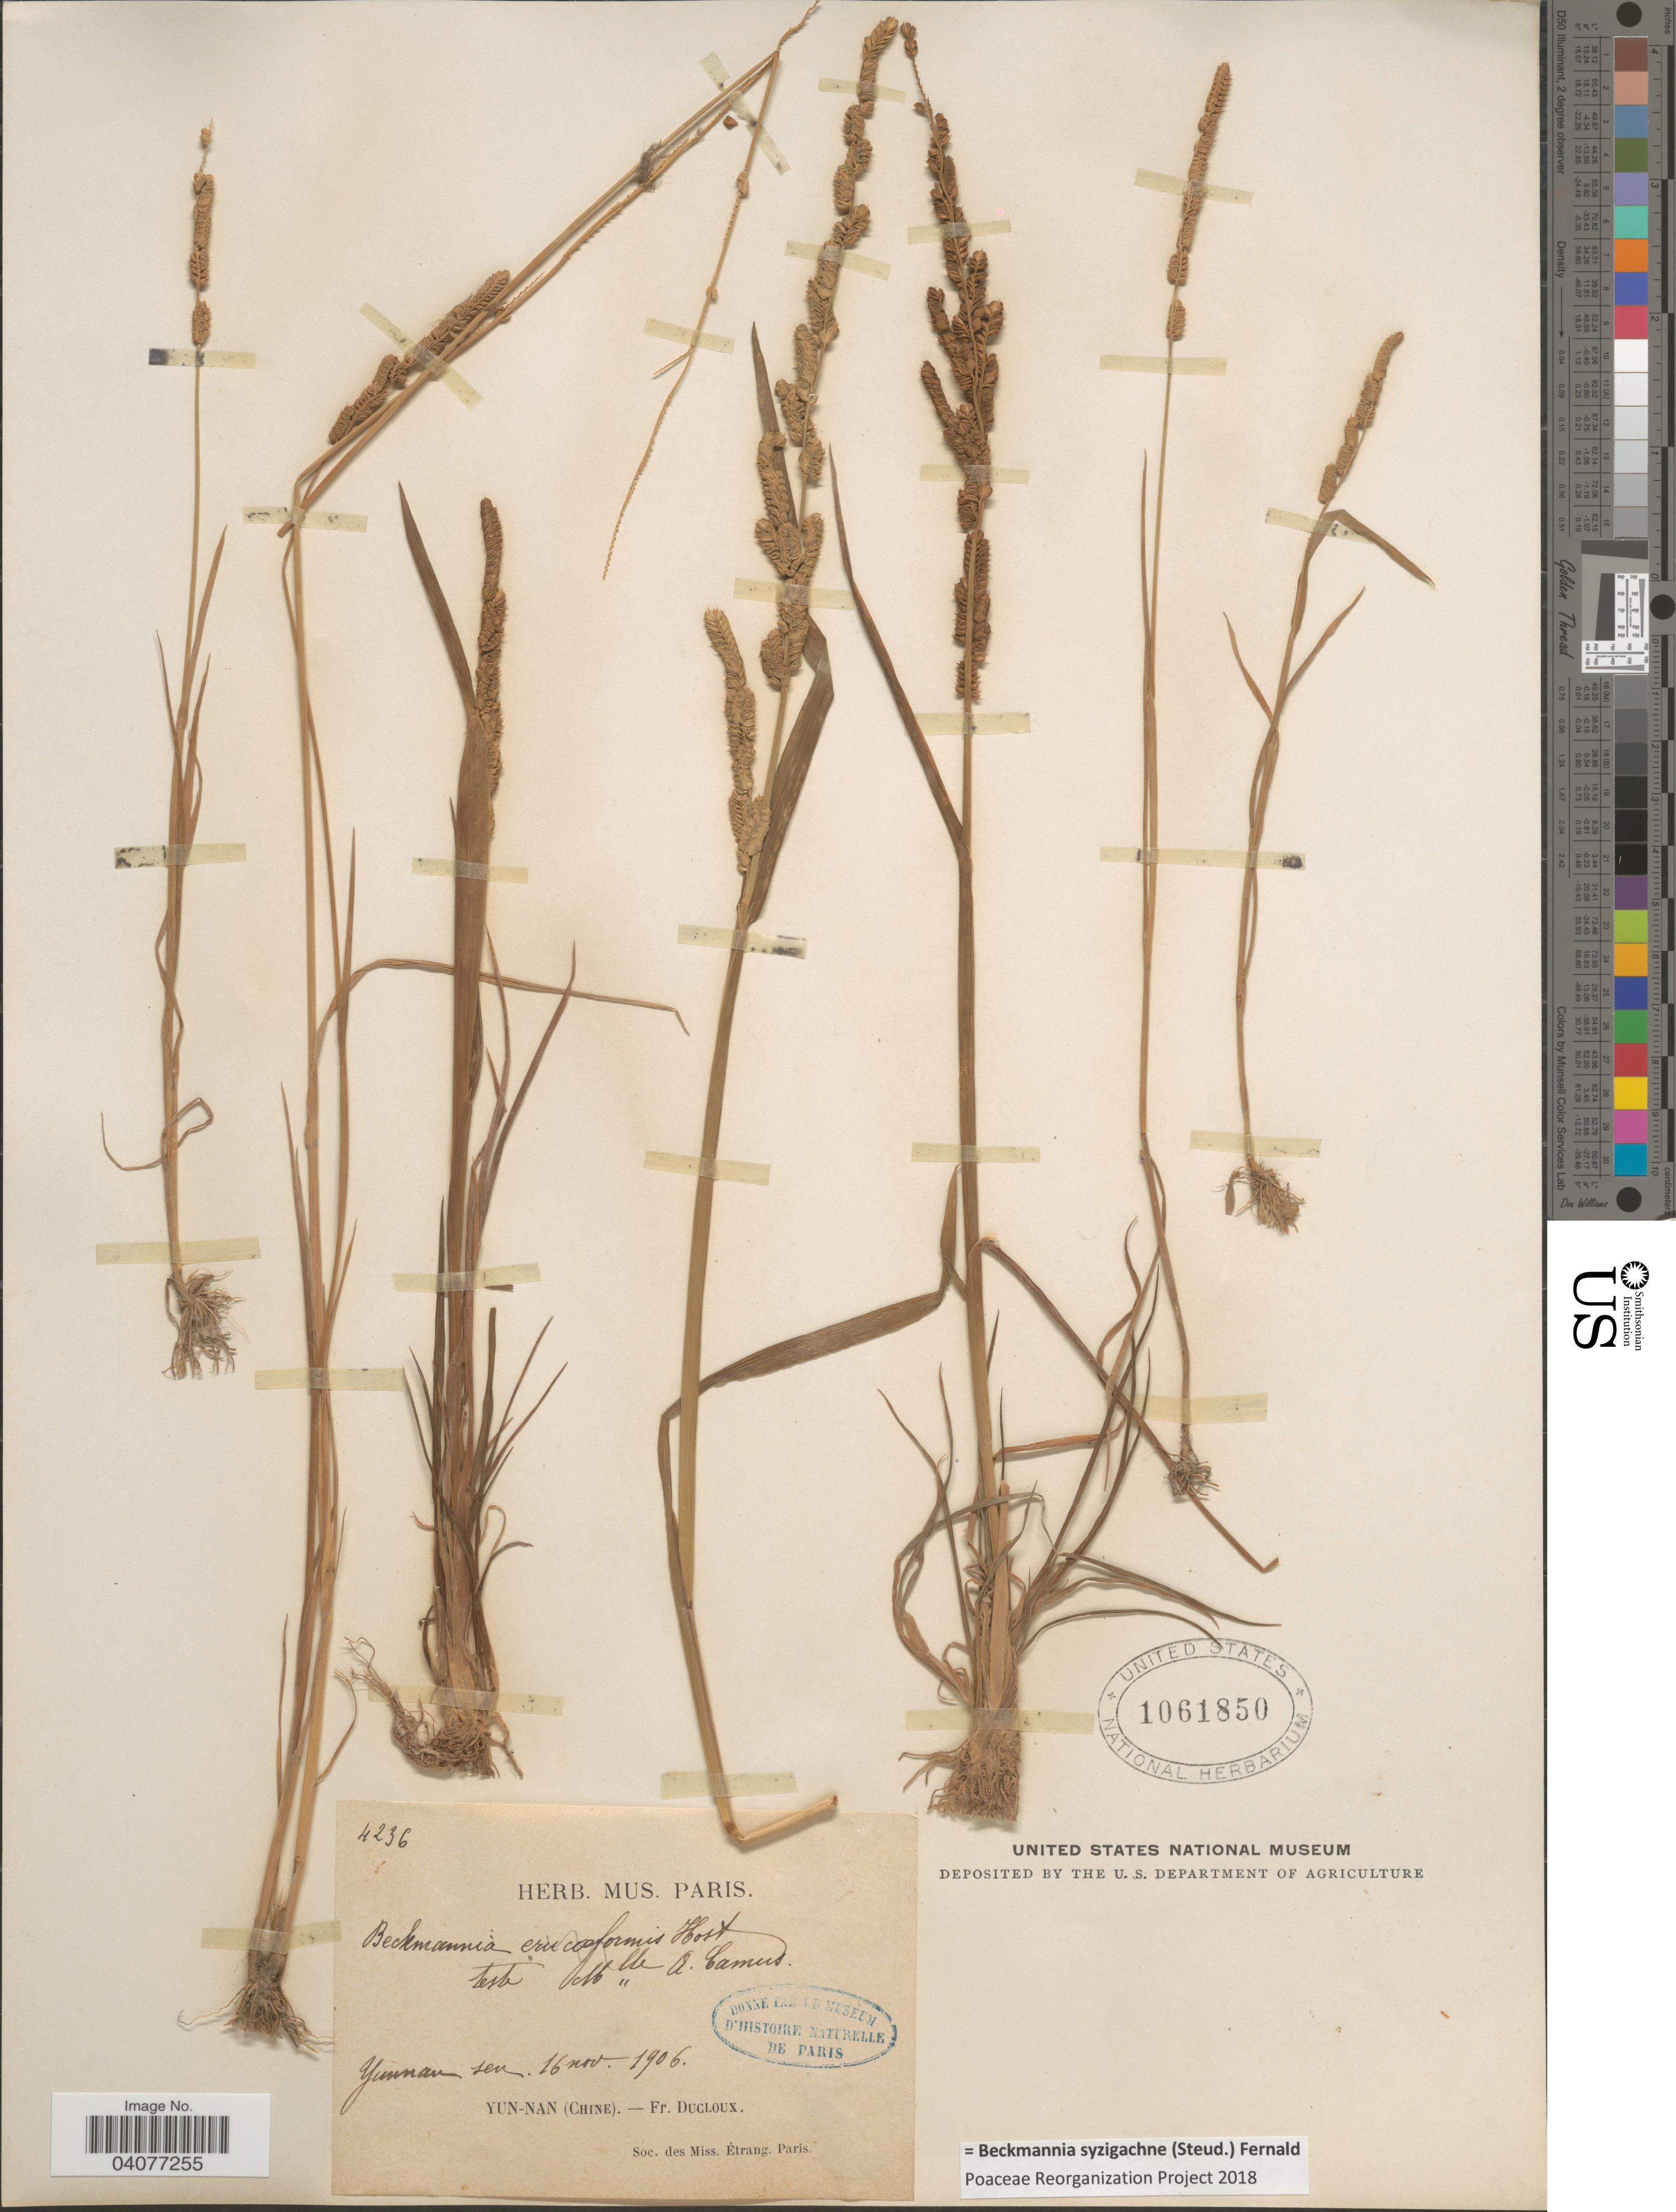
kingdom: Plantae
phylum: Tracheophyta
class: Liliopsida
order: Poales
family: Poaceae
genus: Beckmannia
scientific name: Beckmannia syzigachne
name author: (Steud.) Fernald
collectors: F. Ducloux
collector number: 4236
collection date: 1906-11-16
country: China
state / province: Yunnan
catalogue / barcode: US 1061850